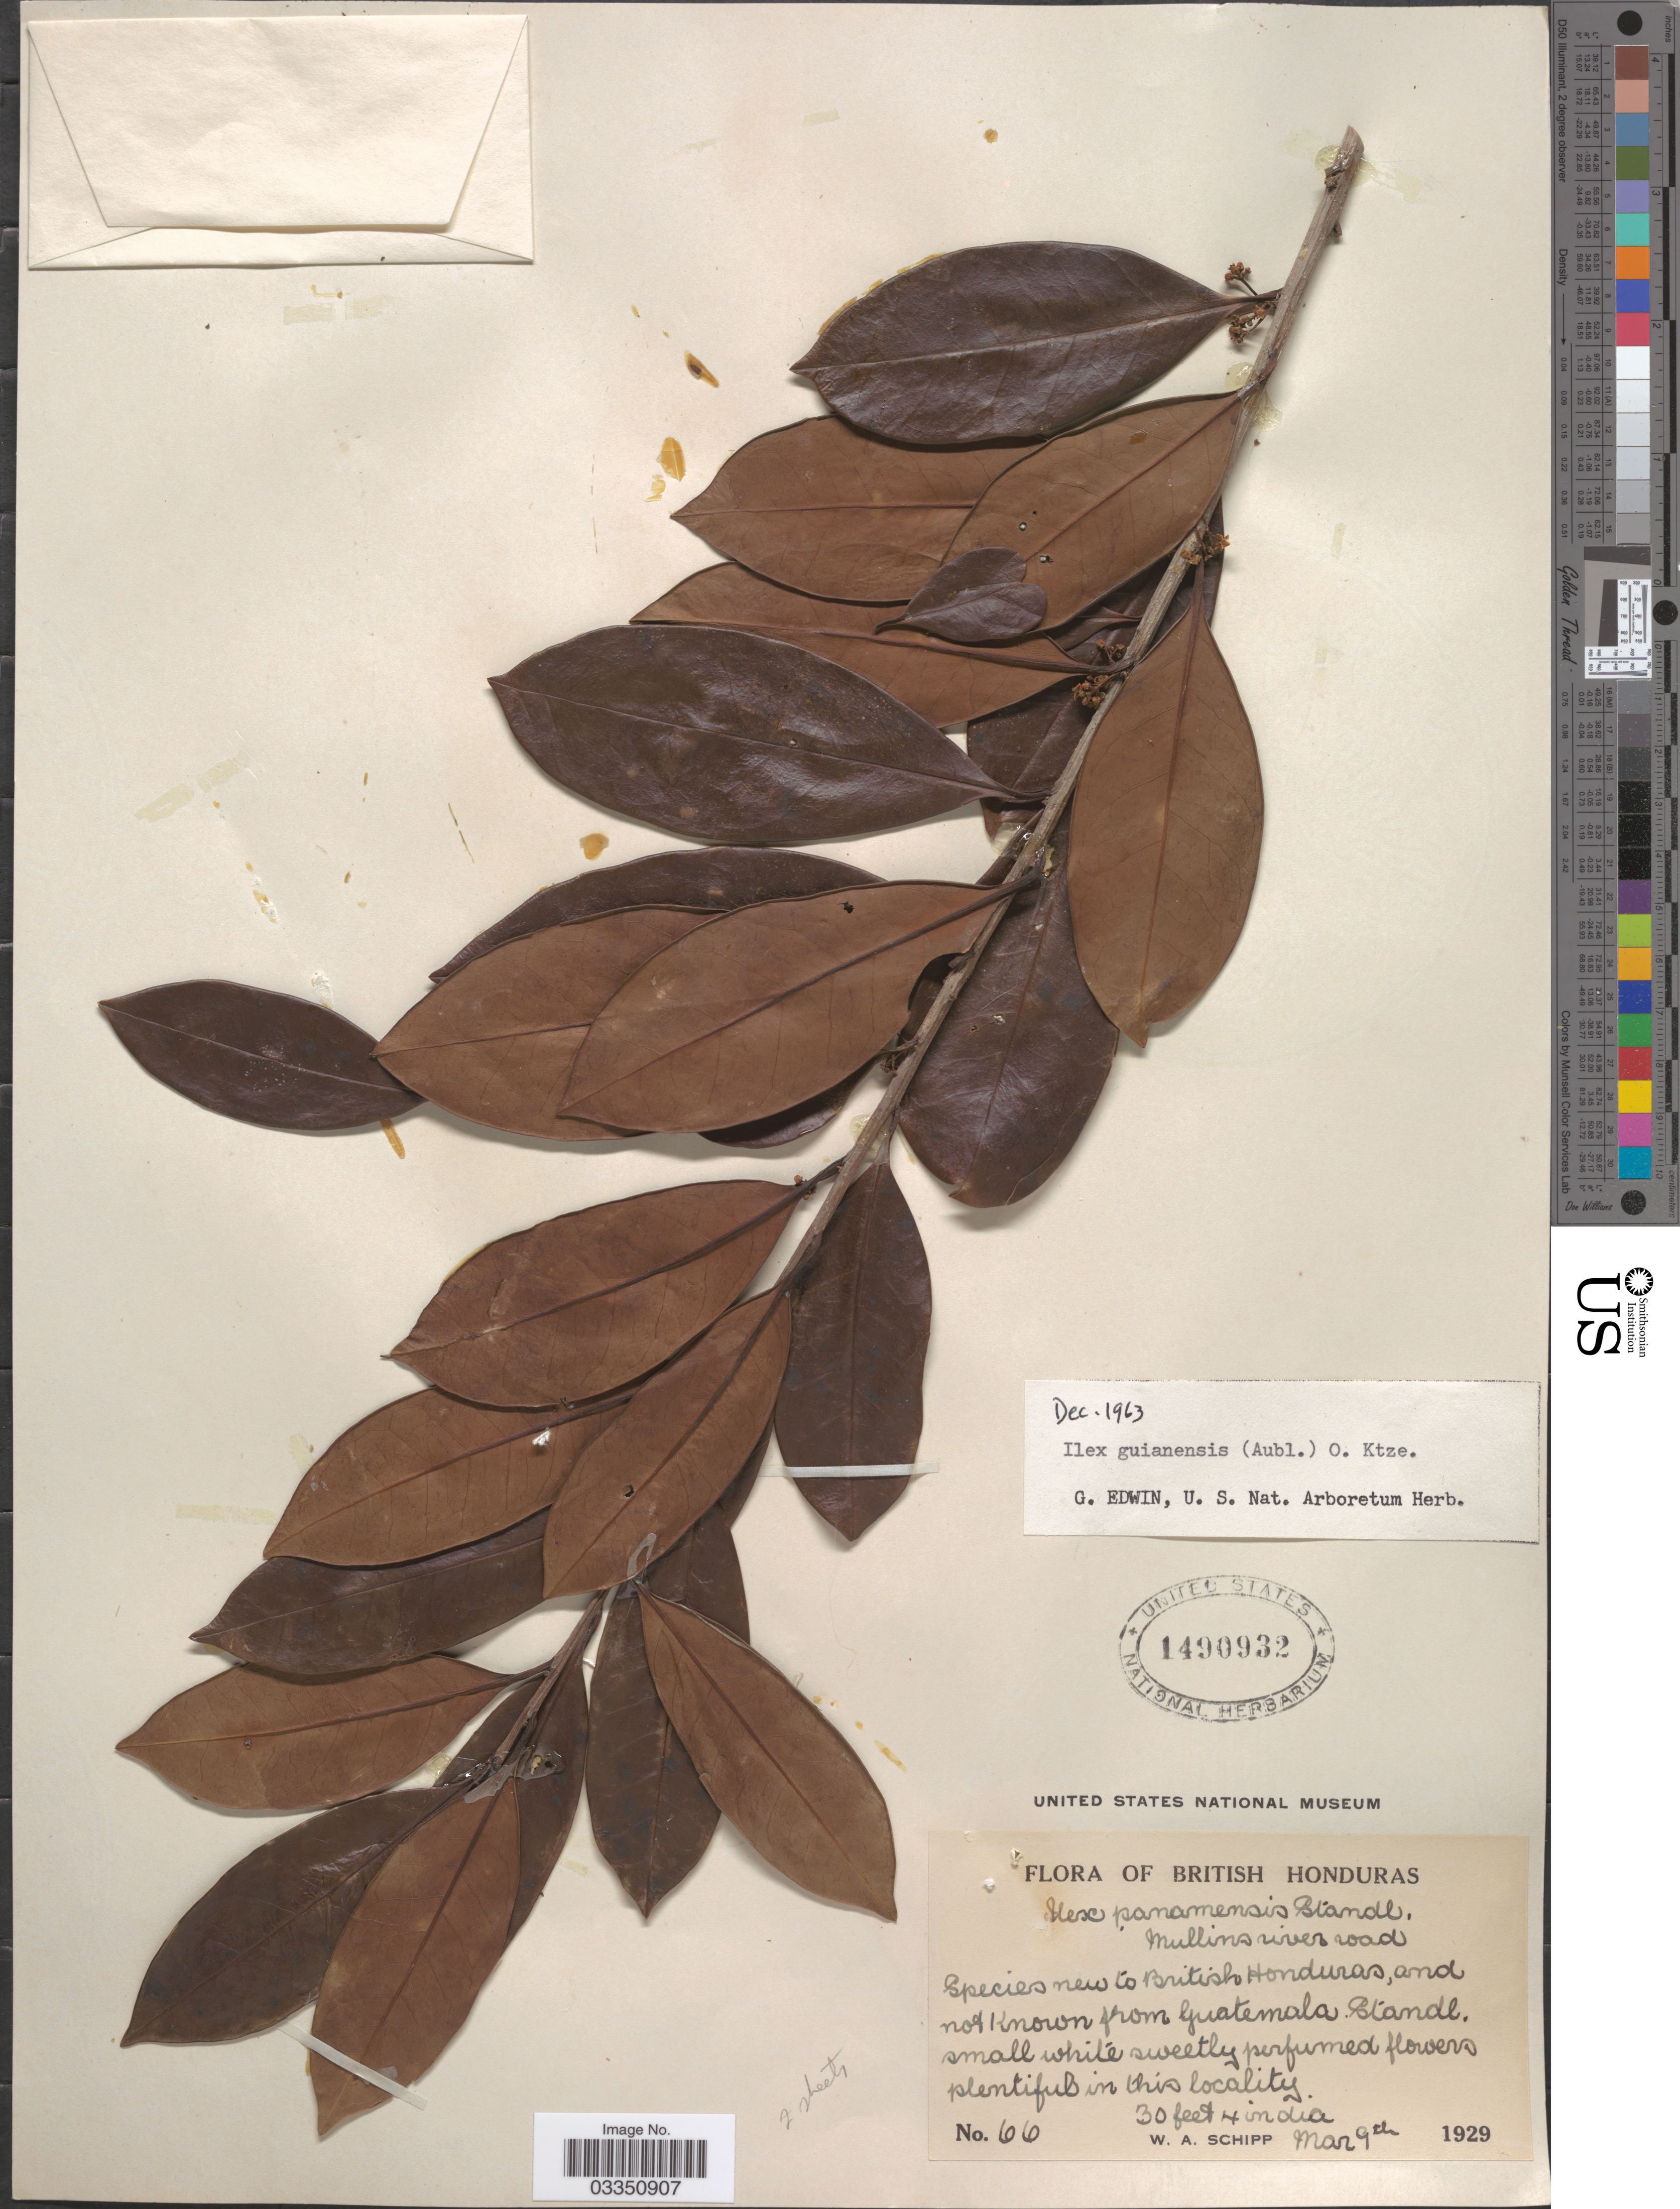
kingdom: Plantae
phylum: Tracheophyta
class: Magnoliopsida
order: Aquifoliales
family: Aquifoliaceae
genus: Ilex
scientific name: Ilex guianensis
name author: (Aubl.) Kuntze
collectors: W. Schipp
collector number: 66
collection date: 1929-03-09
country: Belize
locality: British Honduras, Mullins river road.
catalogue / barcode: US 1490932